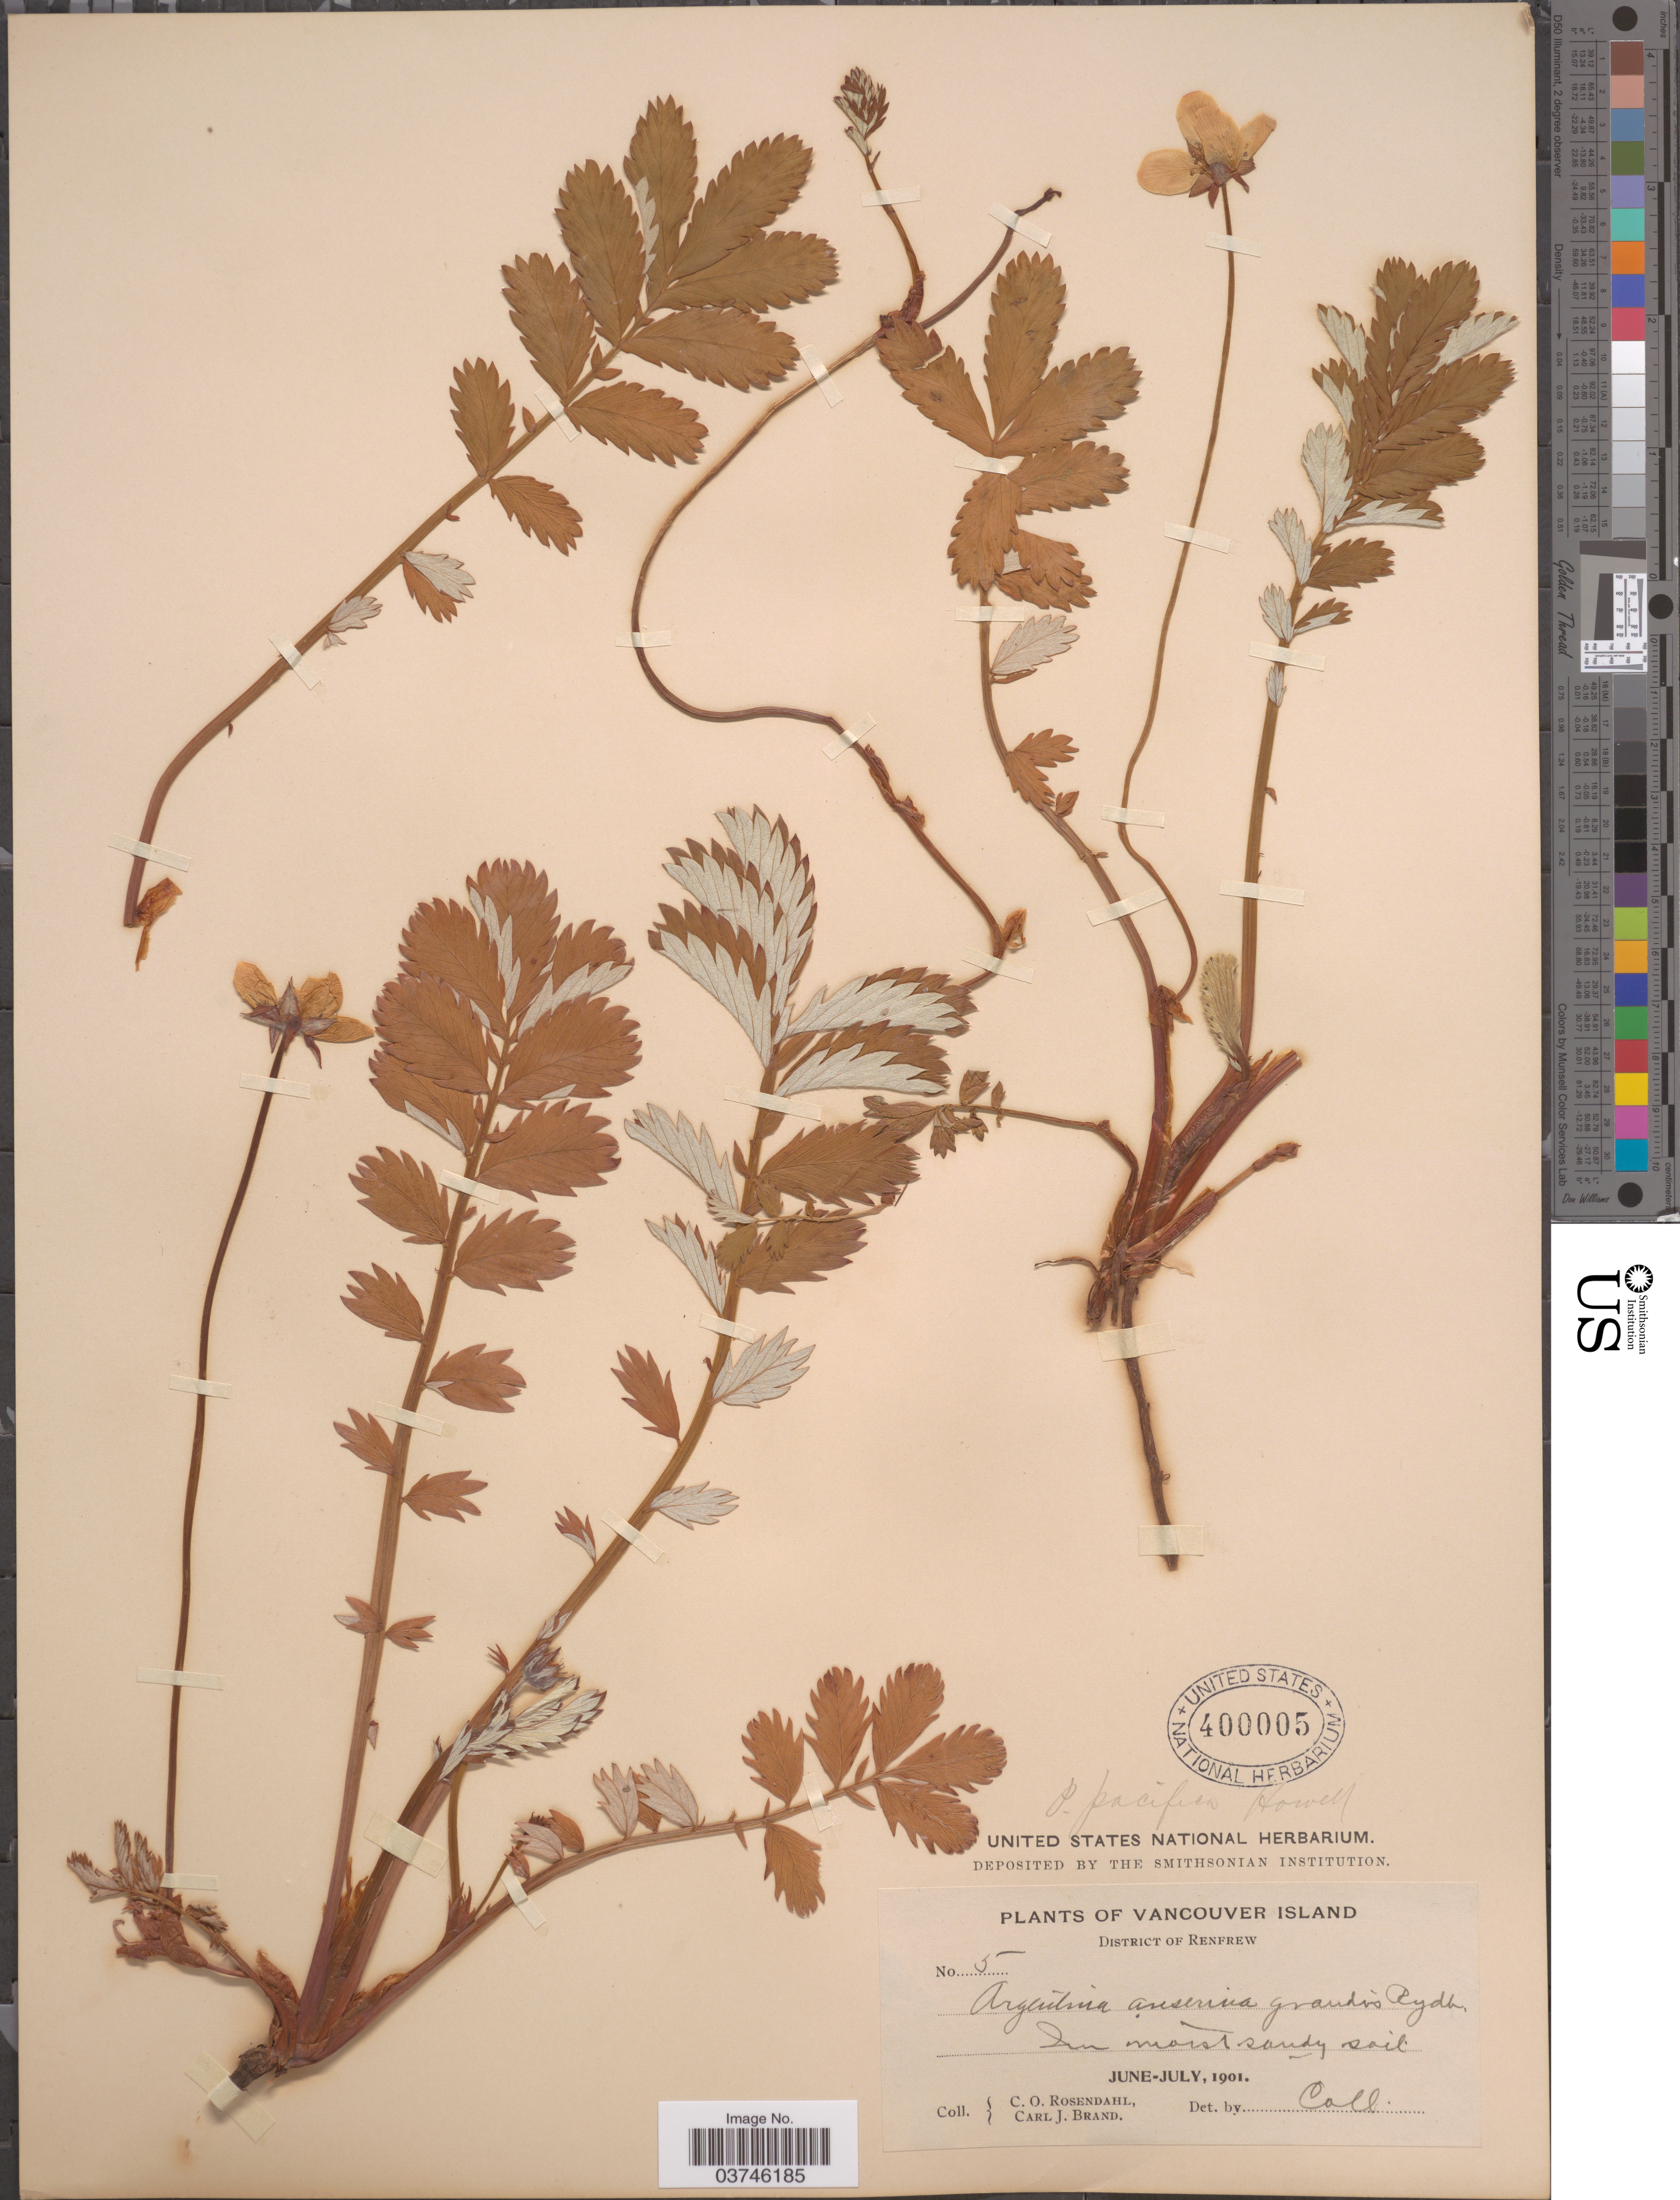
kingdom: Plantae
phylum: Tracheophyta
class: Magnoliopsida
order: Rosales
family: Rosaceae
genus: Argentina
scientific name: Argentina pacifica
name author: (Howell) Rydb.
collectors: C. O. Rosendahl & C. J. Brand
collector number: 5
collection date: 1901-06/1901-07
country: Canada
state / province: British Columbia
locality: Vancouver Island. District of Renfrew.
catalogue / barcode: US 400005